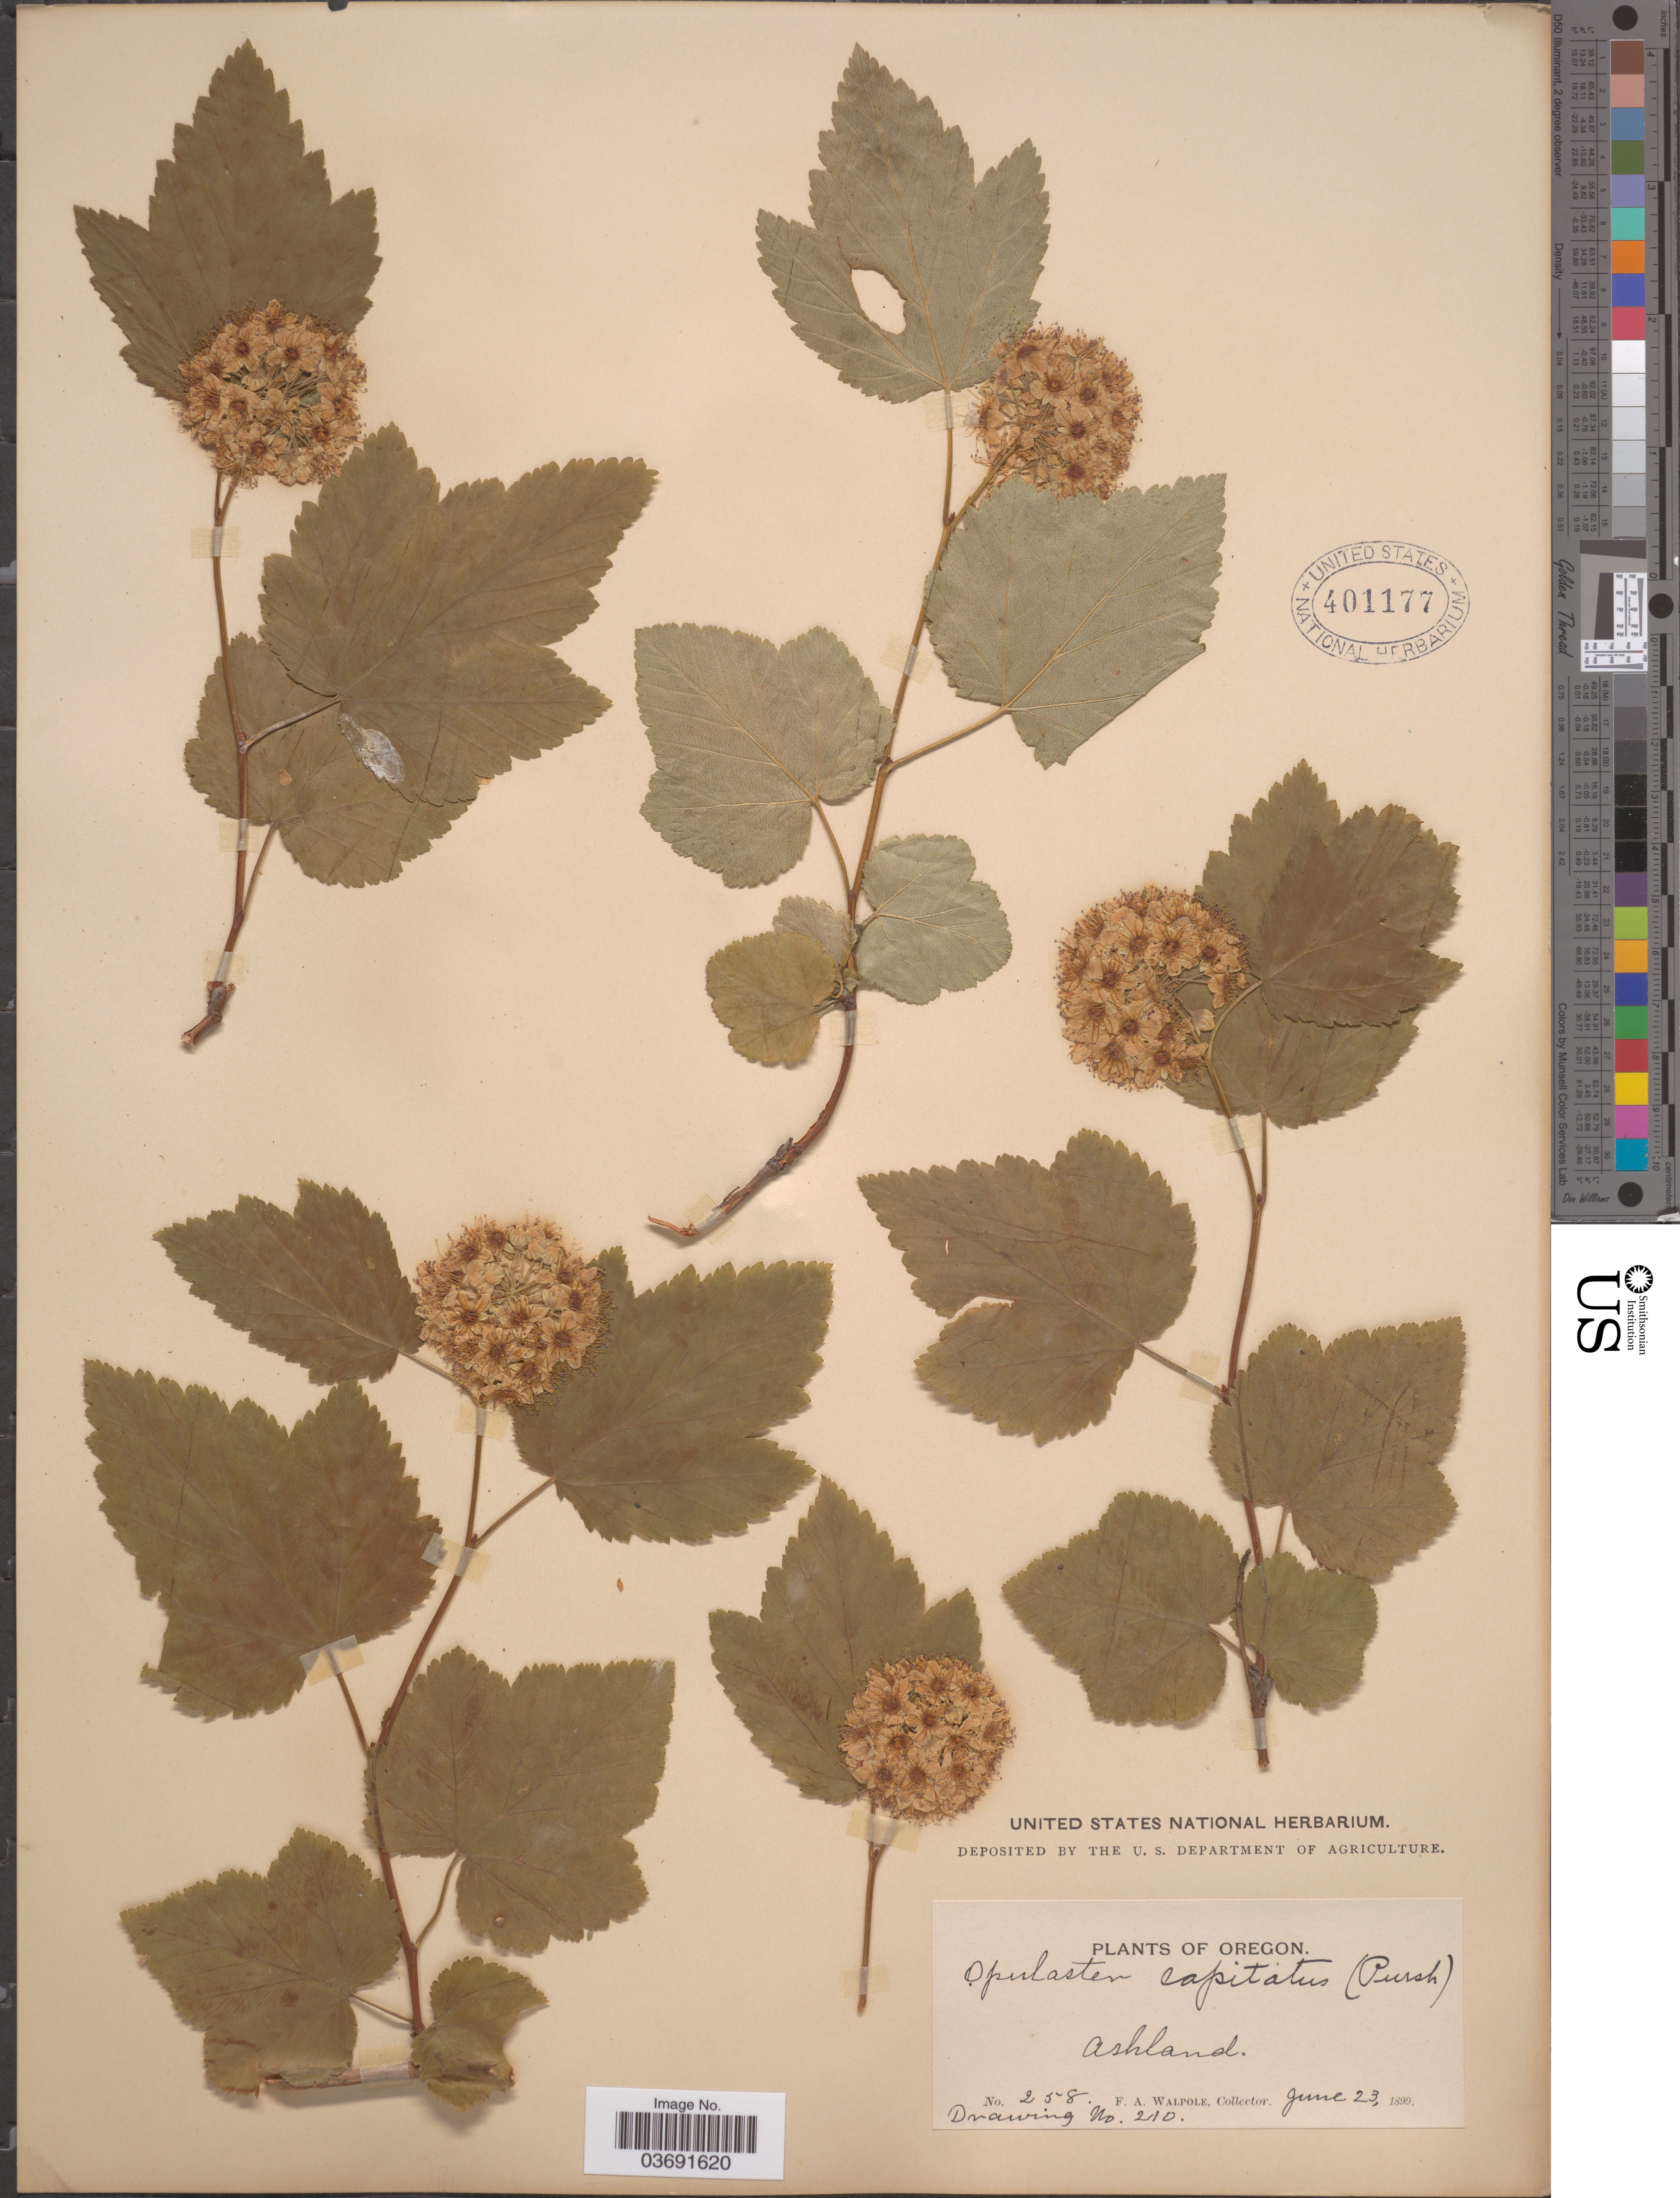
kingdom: Plantae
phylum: Tracheophyta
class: Magnoliopsida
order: Rosales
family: Rosaceae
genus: Physocarpus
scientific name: Physocarpus capitatus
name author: (Pursh) Kuntze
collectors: F. Walpole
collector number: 258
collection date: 1899-06-23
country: United States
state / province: Oregon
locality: Ashland.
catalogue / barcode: US 401177